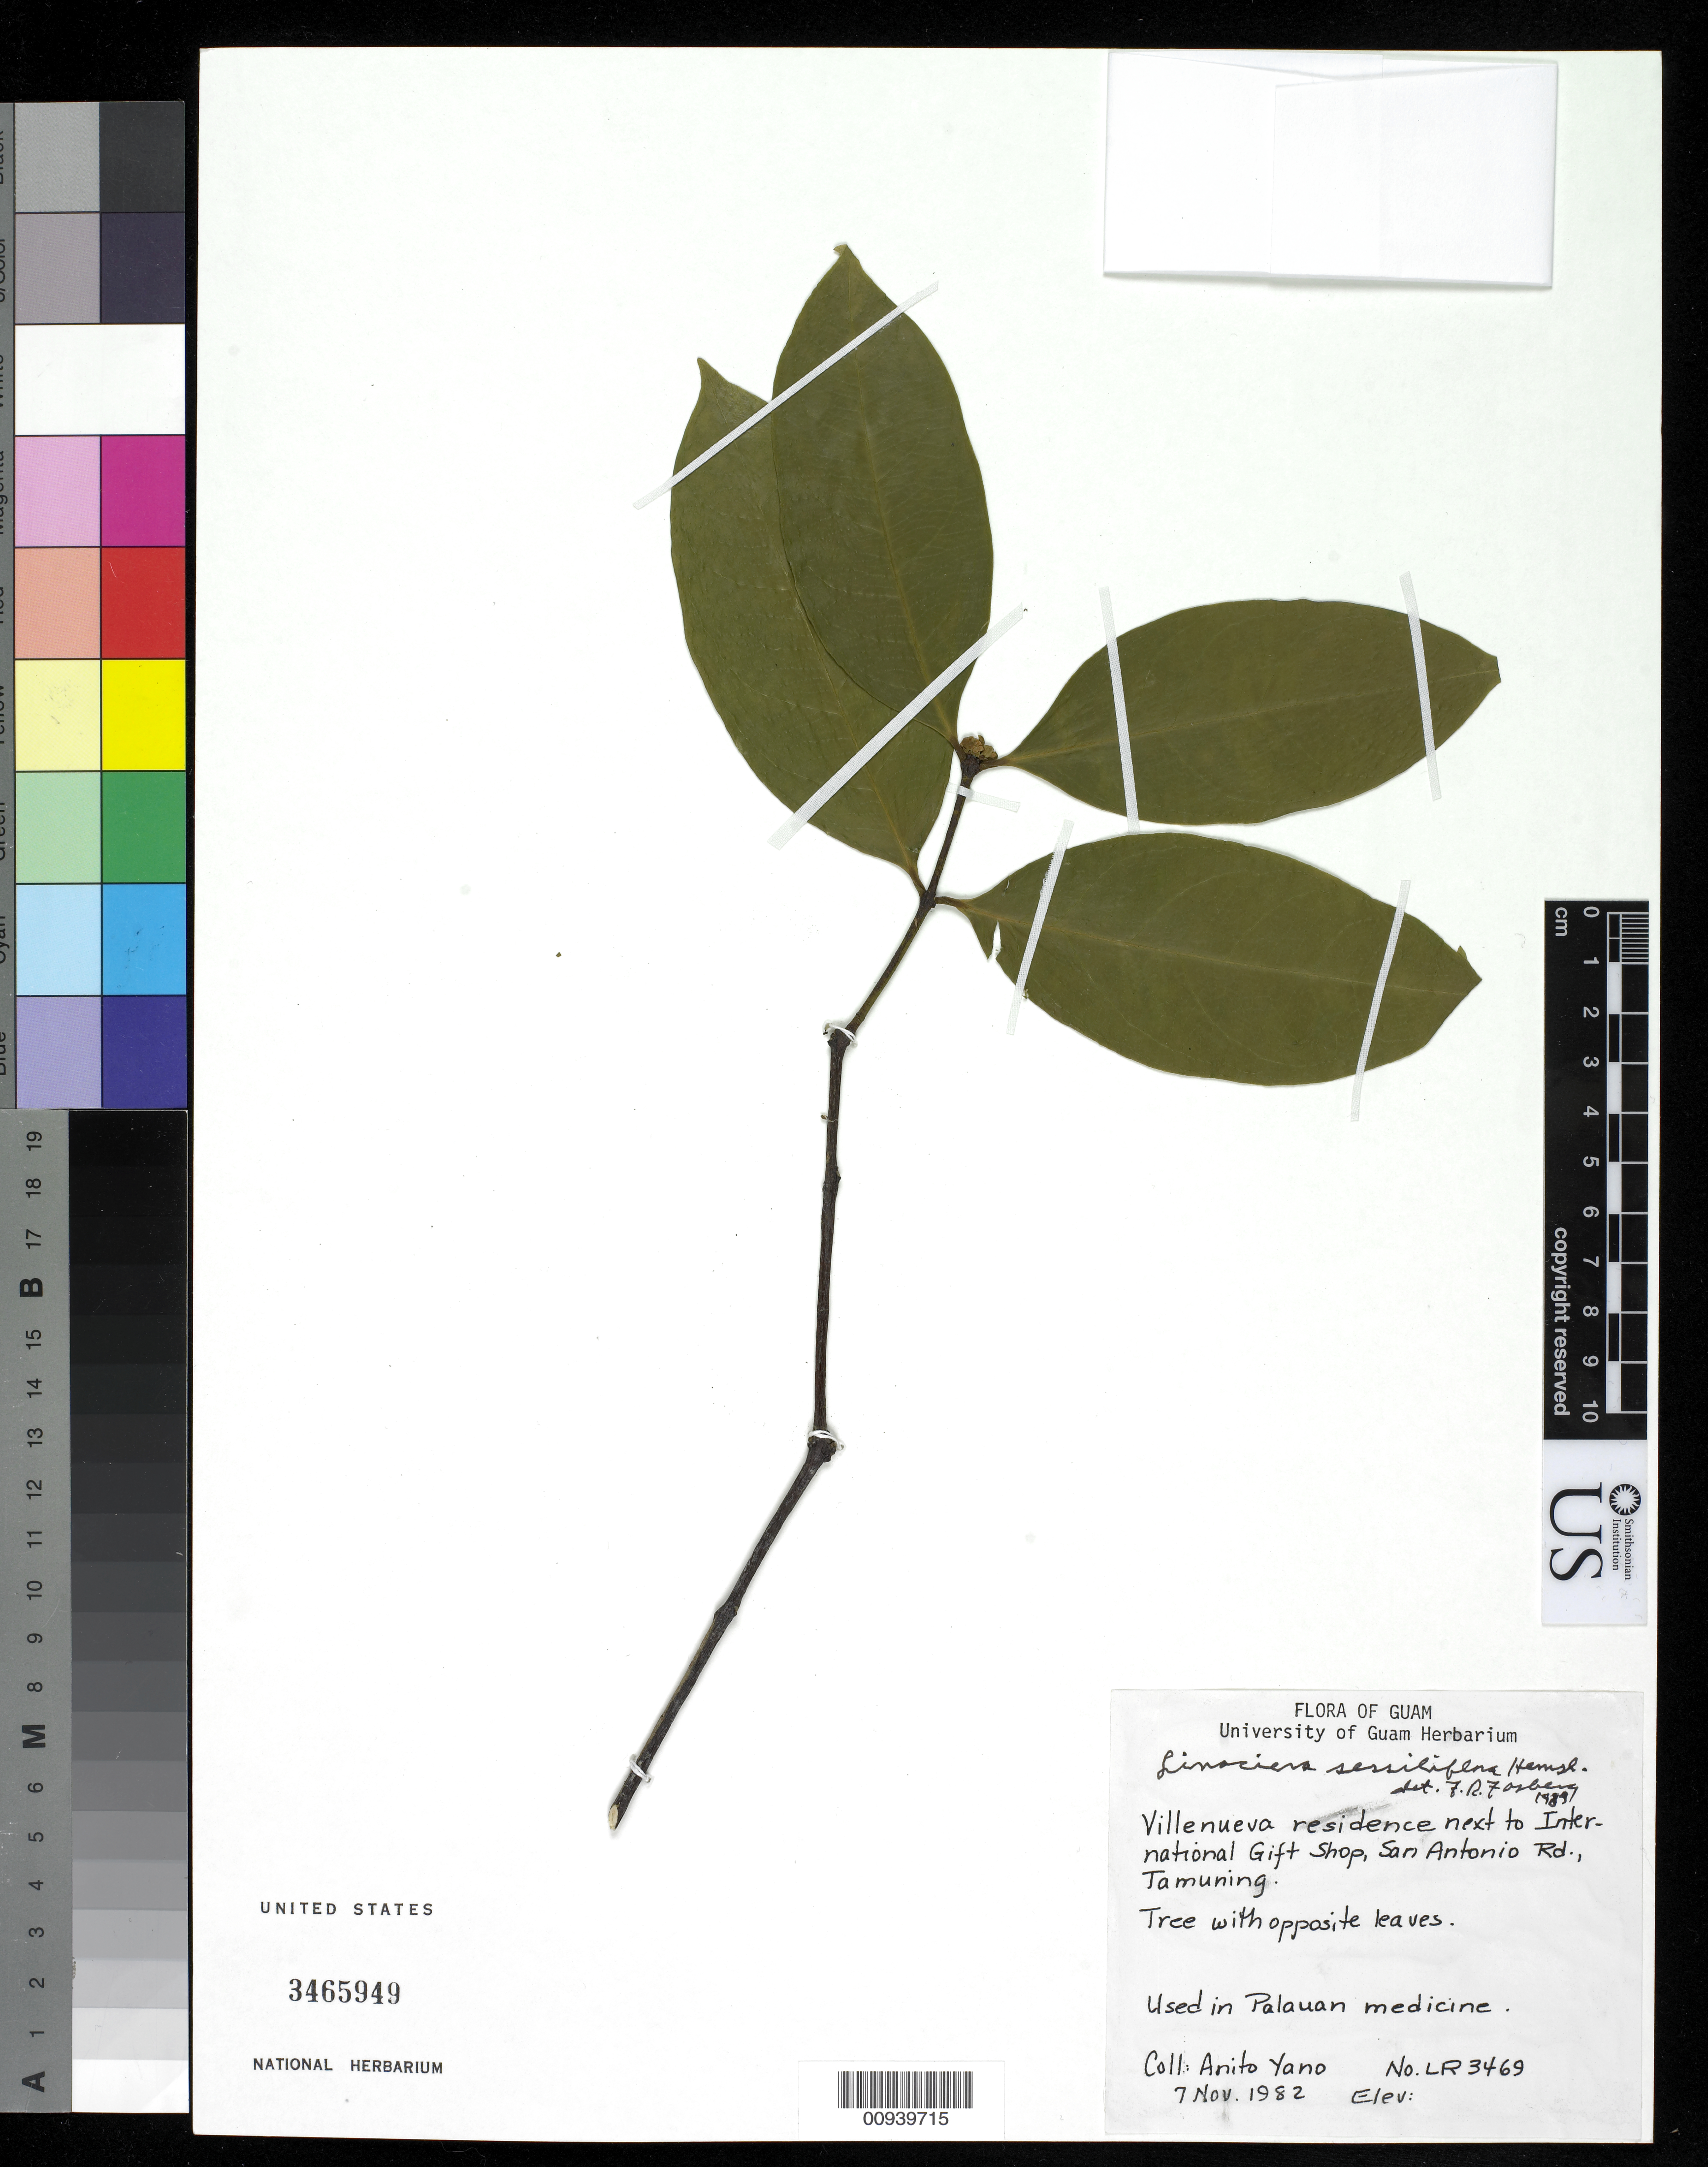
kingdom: Plantae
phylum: Tracheophyta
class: Magnoliopsida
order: Lamiales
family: Oleaceae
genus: Linociera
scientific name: Linociera sessiliflora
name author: Hemsl.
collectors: A. Yano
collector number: LR 3469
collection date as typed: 07 Nov 1982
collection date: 1982-11-07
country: Guam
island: Guam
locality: Villenueva residence next to International Gift Shop, San Antonio Rd., Tamuning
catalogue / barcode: US 3465949